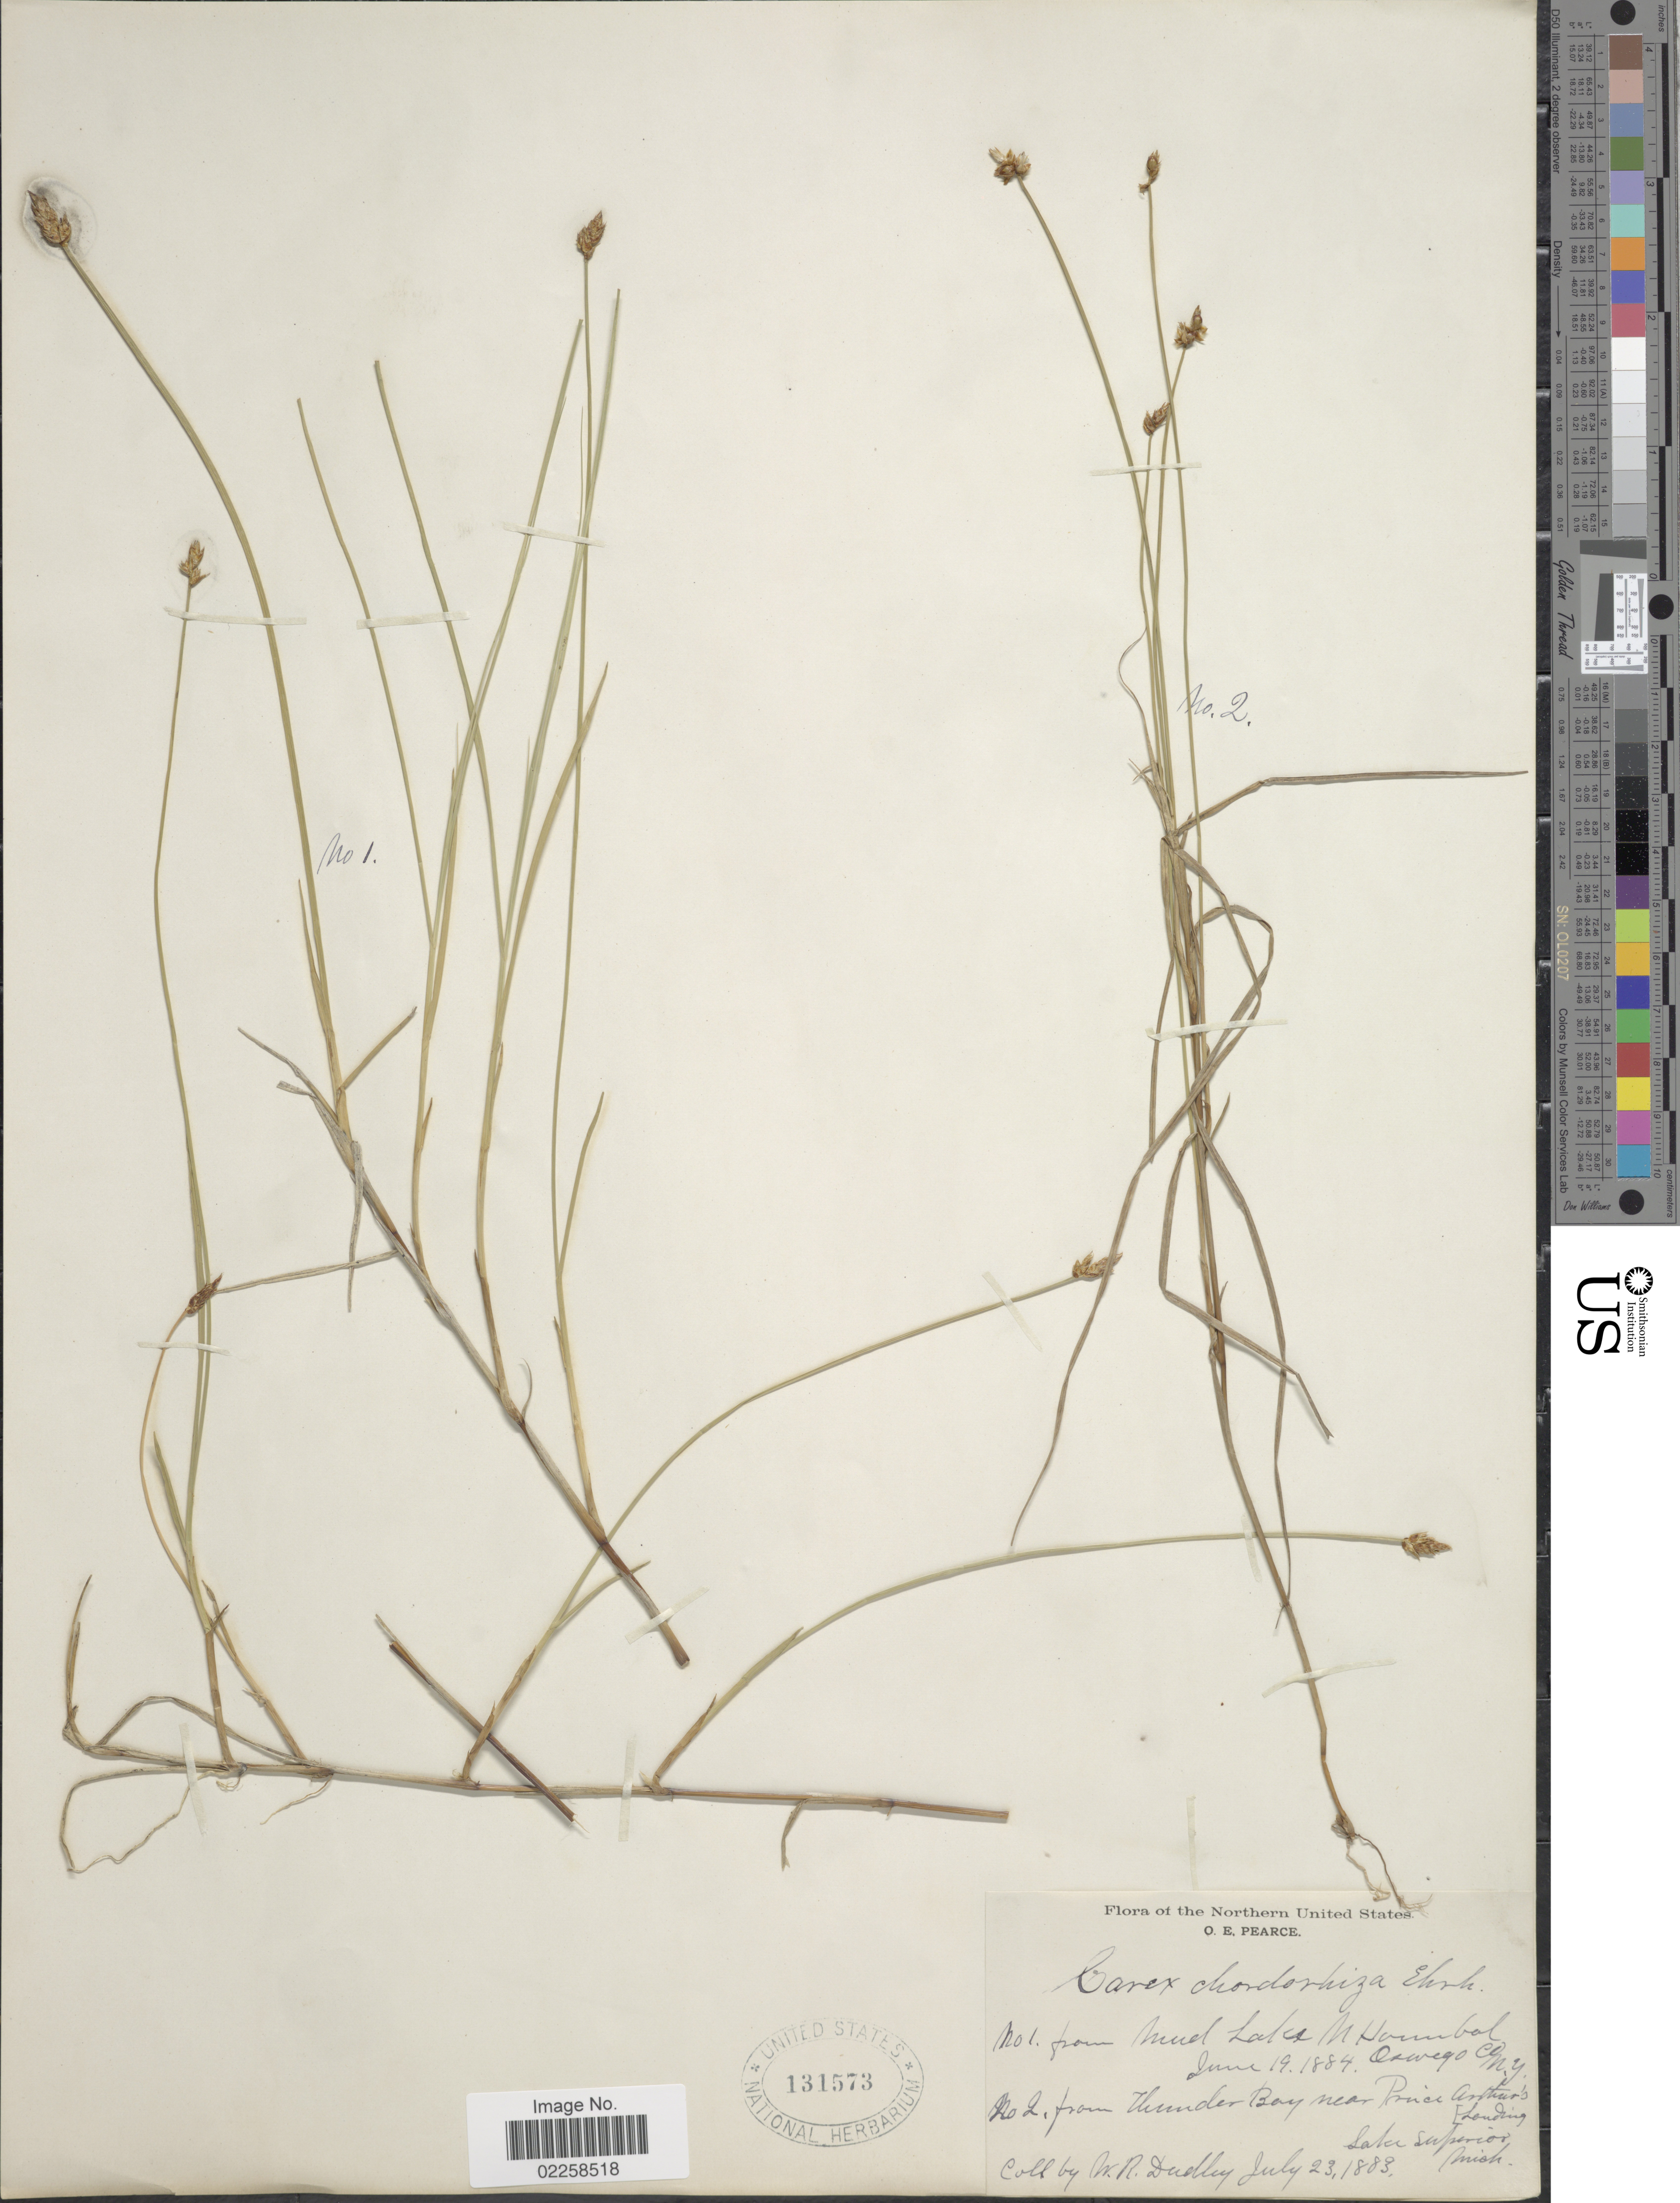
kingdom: Plantae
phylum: Tracheophyta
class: Liliopsida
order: Poales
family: Cyperaceae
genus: Carex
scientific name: Carex chordorrhiza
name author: L. f.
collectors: W. Dudley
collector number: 1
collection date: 1883-07-23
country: United States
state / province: New York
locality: Northern United States. Mud Lake N Hannibal, Orwego Co., N.Y. Thunder Bay near Prince Arthur's Landing. Lake superior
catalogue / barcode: US 131573